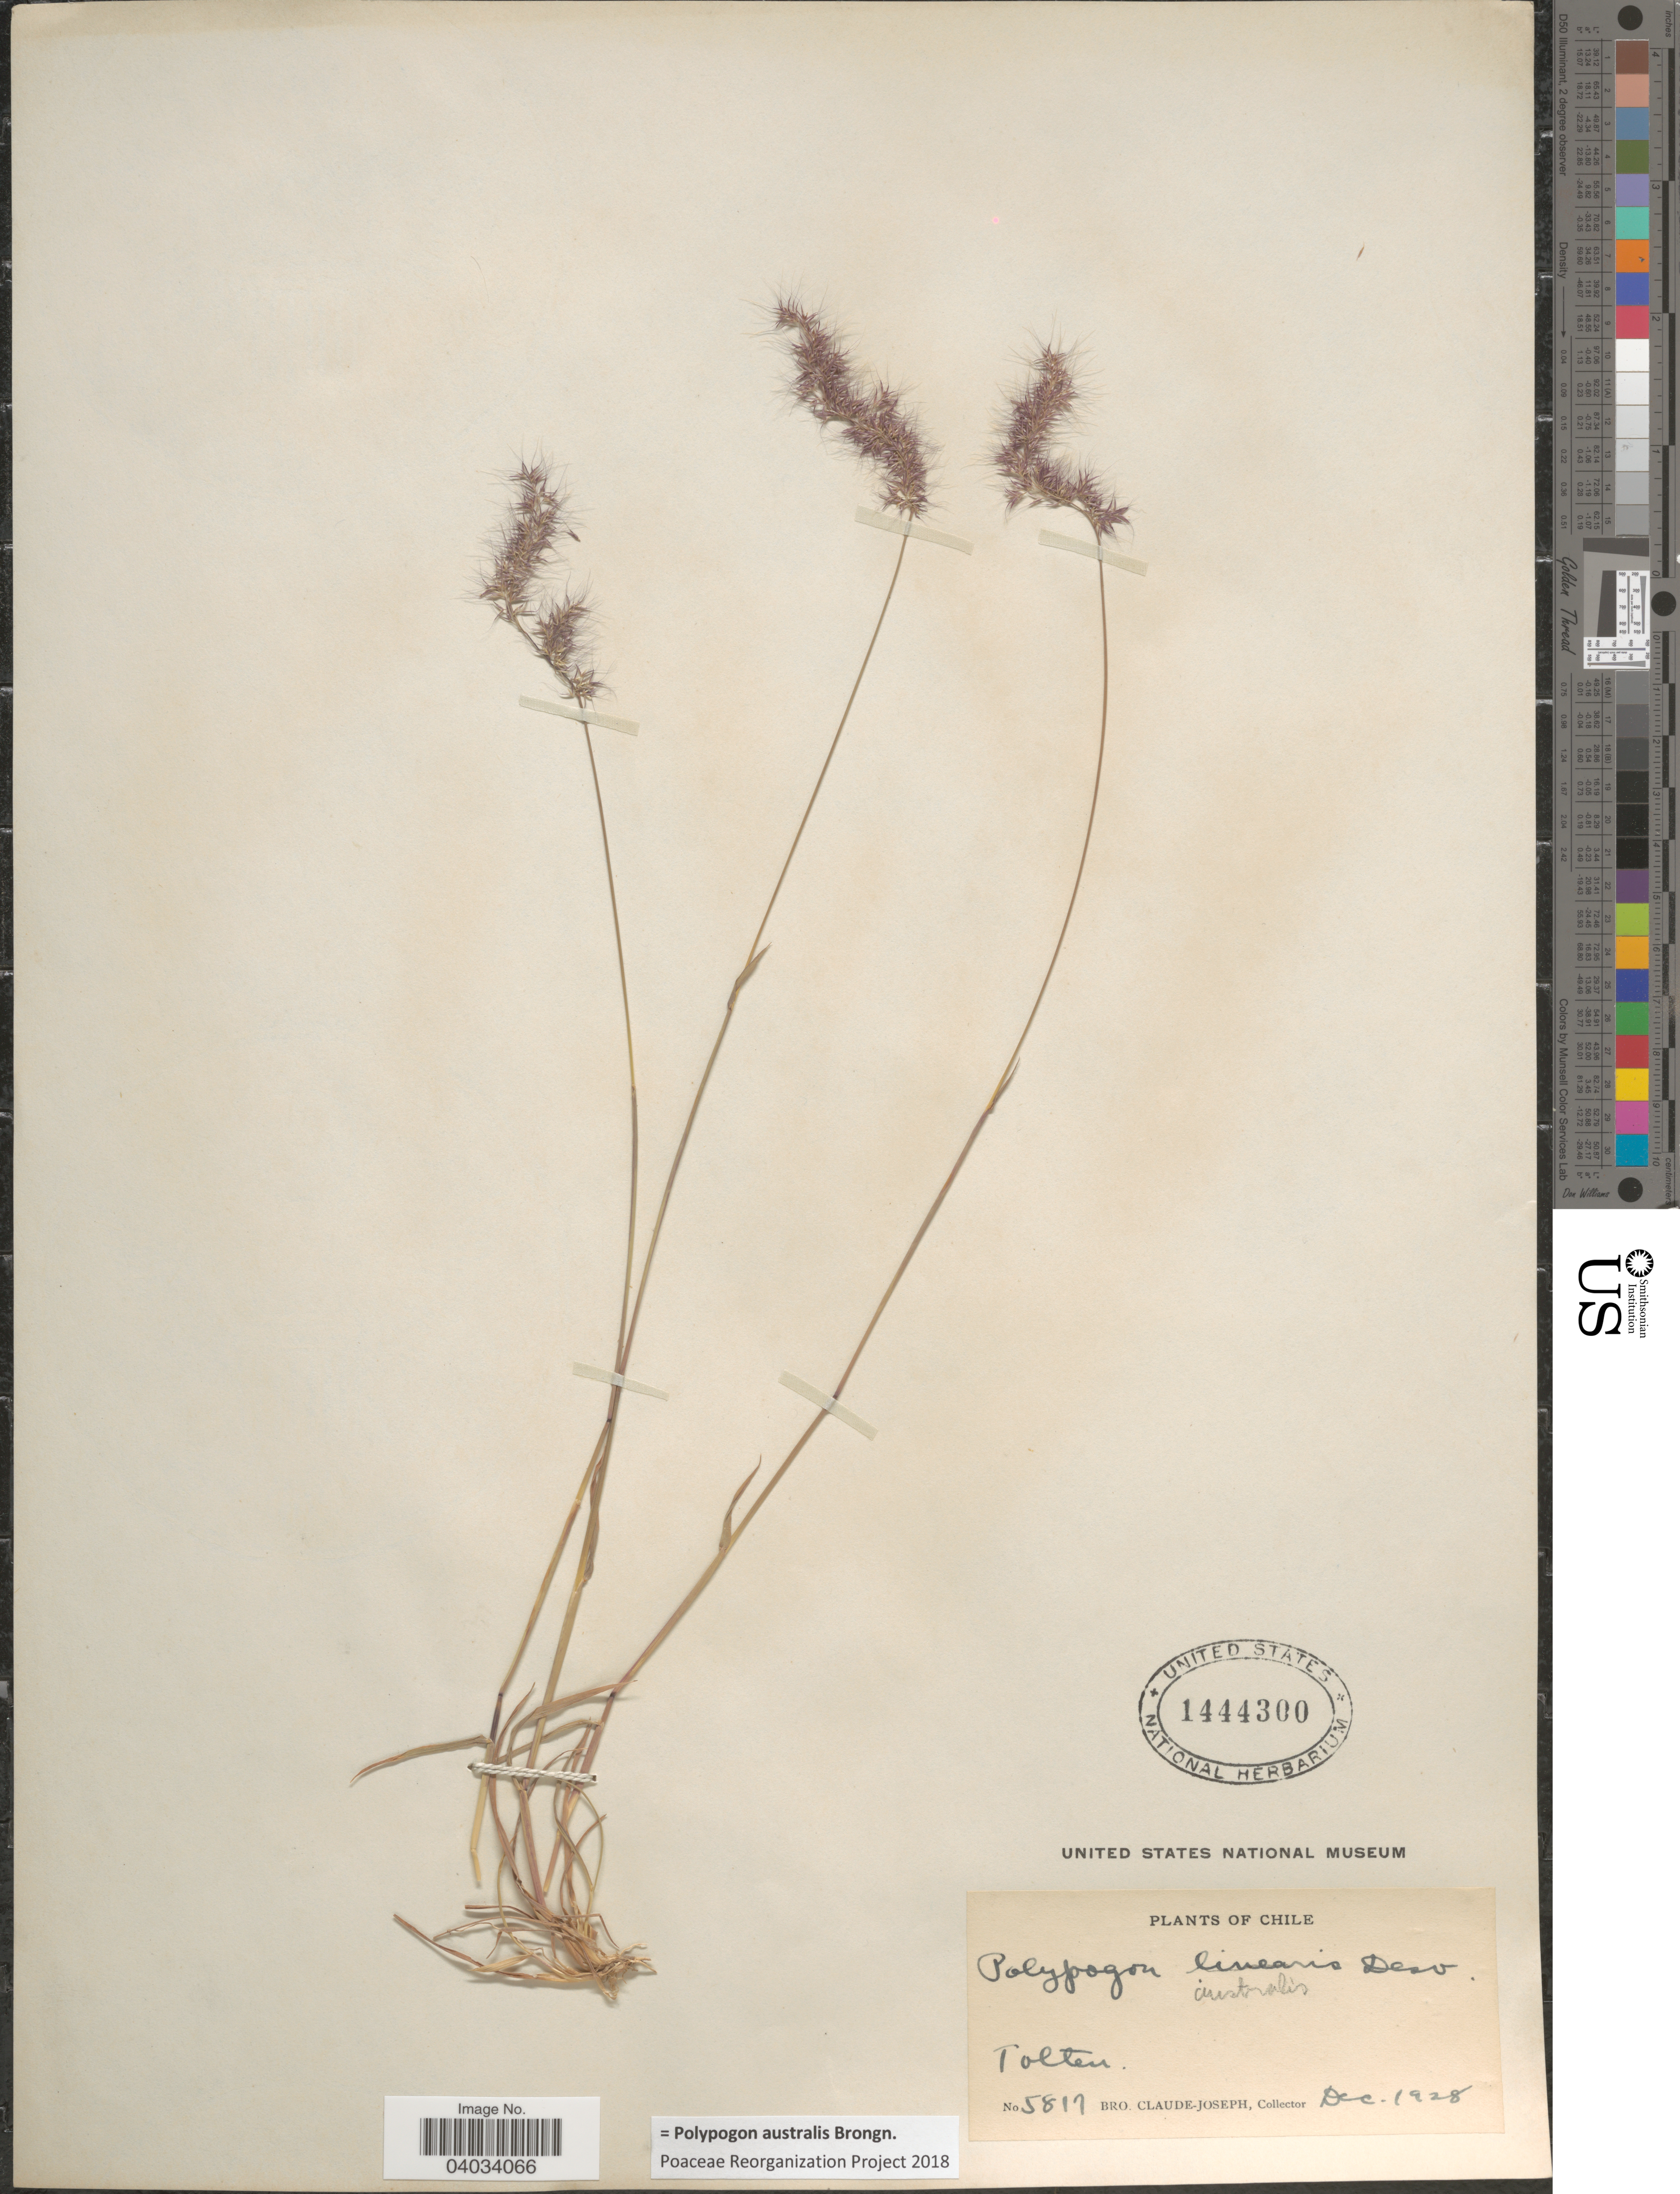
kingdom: Plantae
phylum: Tracheophyta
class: Liliopsida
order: Poales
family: Poaceae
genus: Polypogon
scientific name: Polypogon australis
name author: Brongn.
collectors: Bro. Claude-Joseph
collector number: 5817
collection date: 1928-12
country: Chile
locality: Tolten.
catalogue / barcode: US 1444300